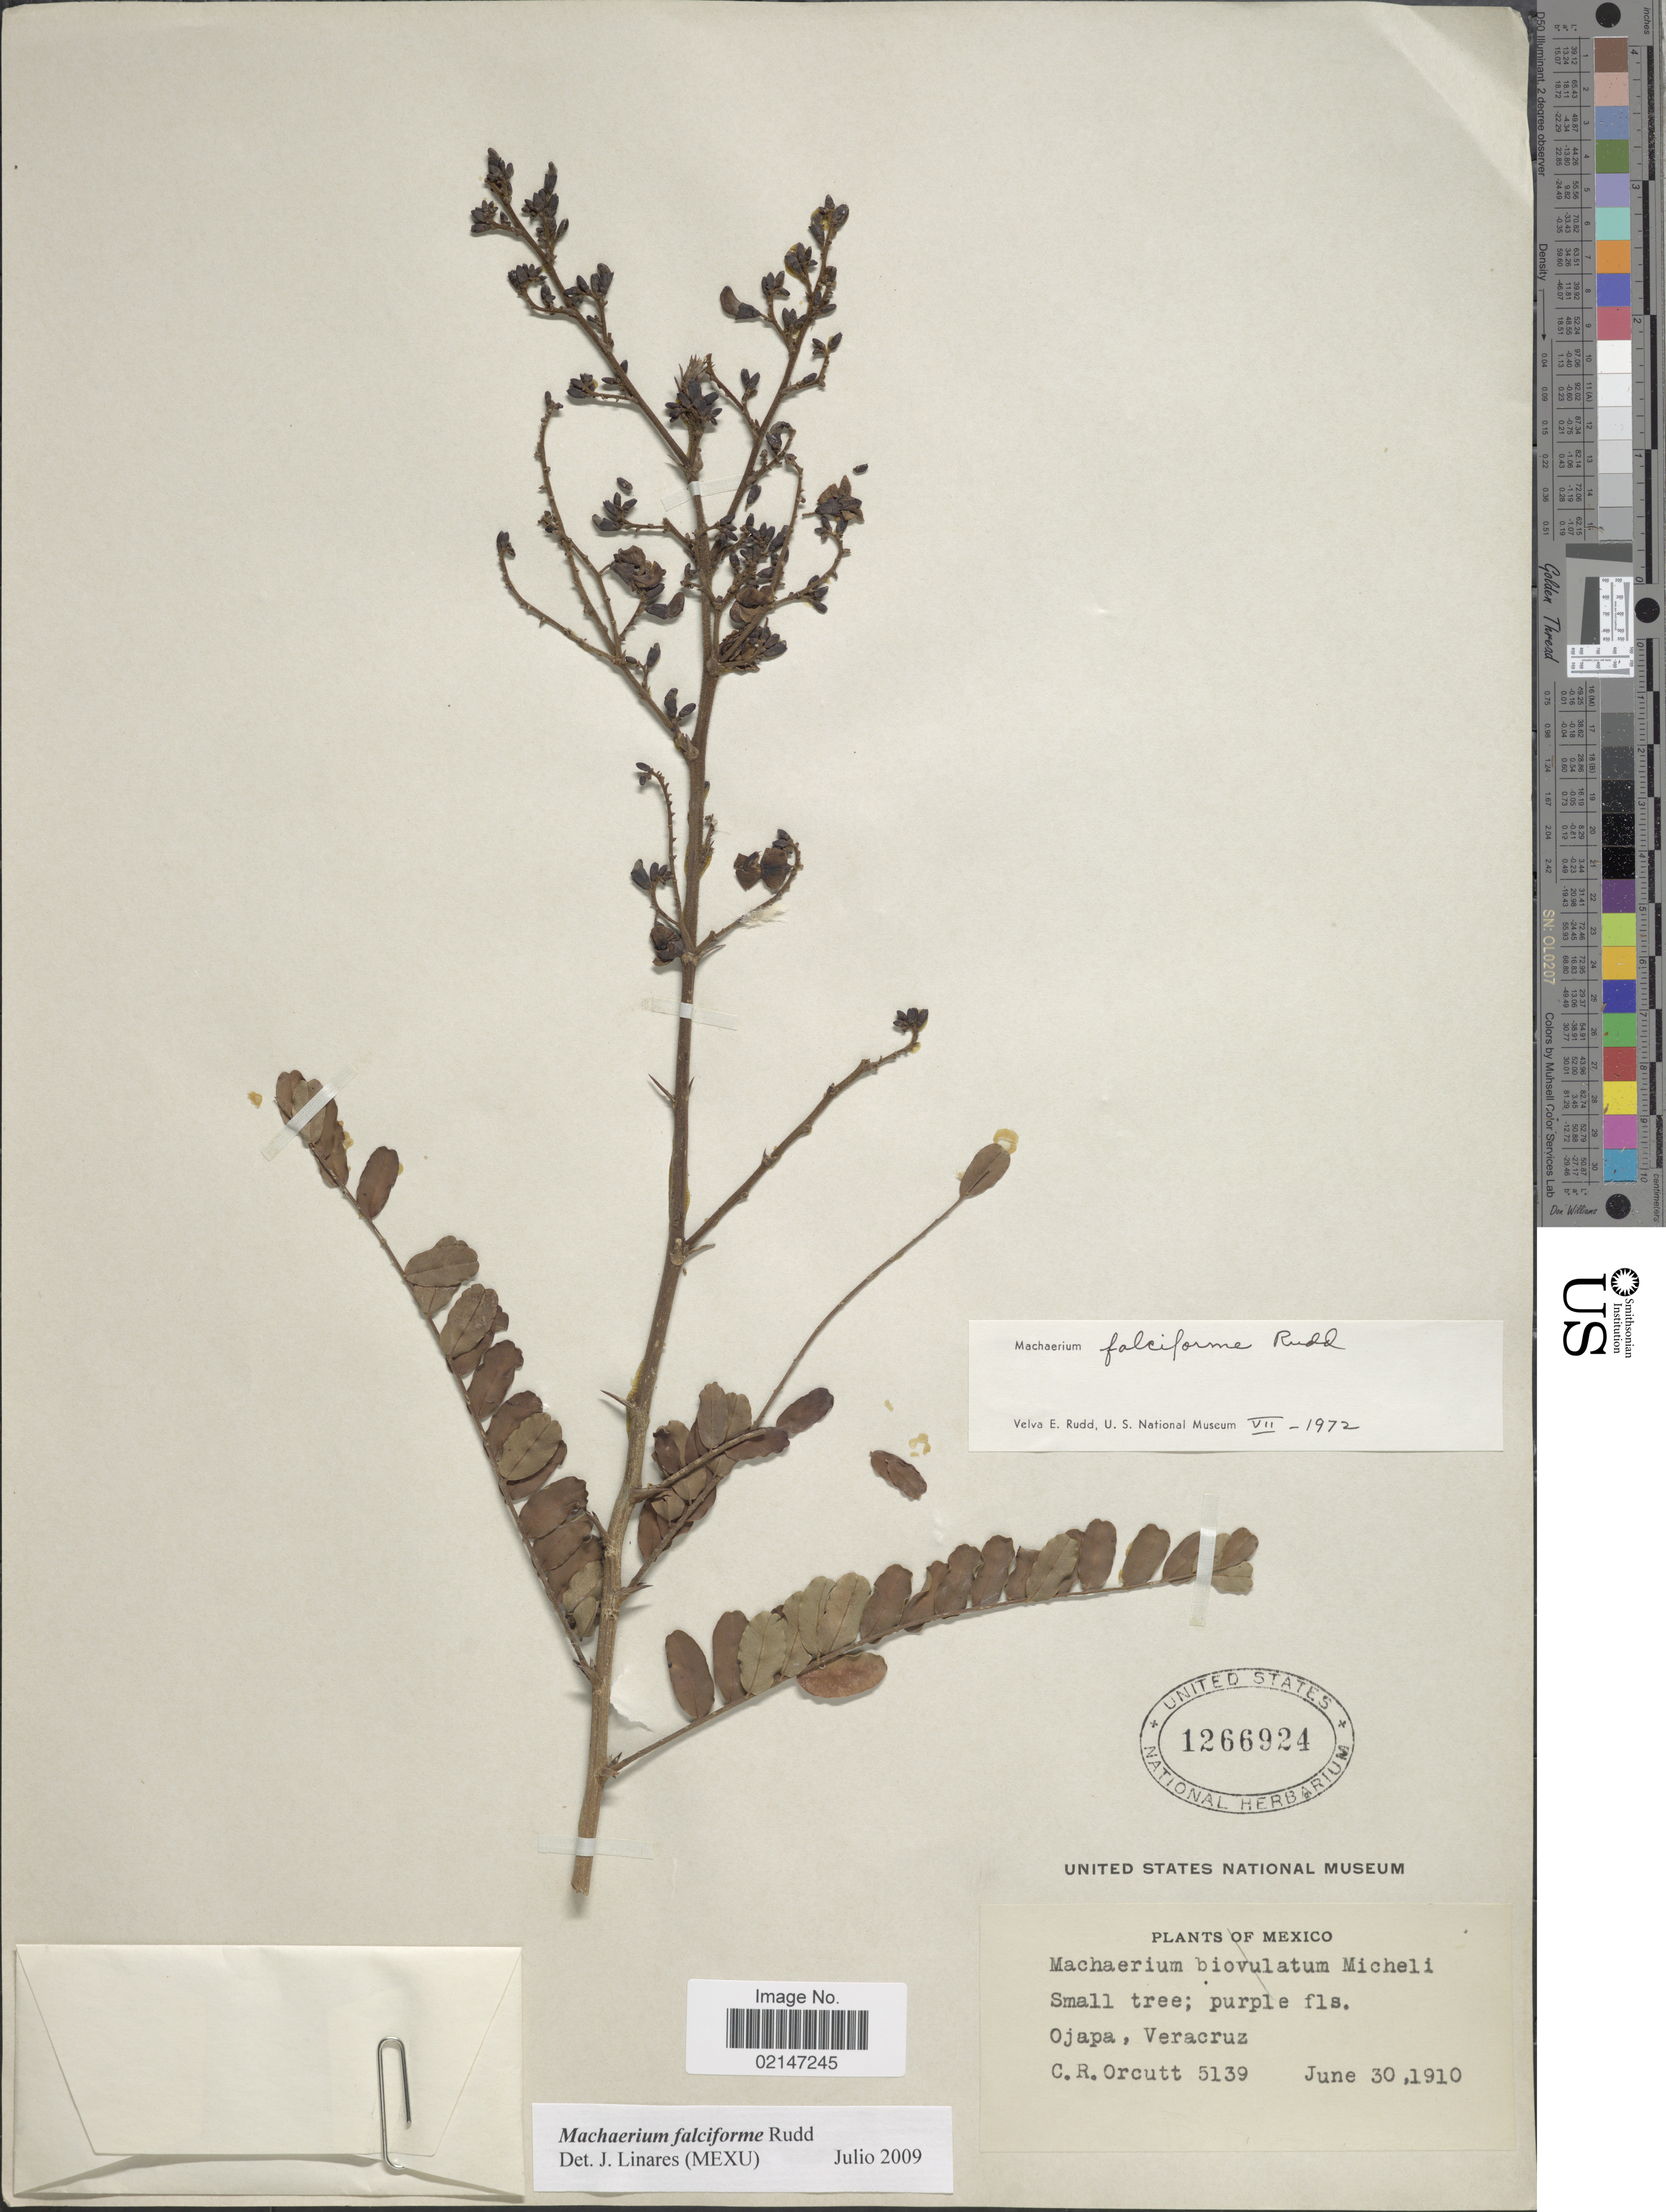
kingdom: Plantae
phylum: Tracheophyta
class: Magnoliopsida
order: Fabales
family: Fabaceae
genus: Machaerium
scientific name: Machaerium falciforme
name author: Rudd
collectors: C. R. Orcutt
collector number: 5139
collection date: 1910-06-30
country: Mexico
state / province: Veracruz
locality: Ojapa, Veracruz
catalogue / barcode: US 1266924